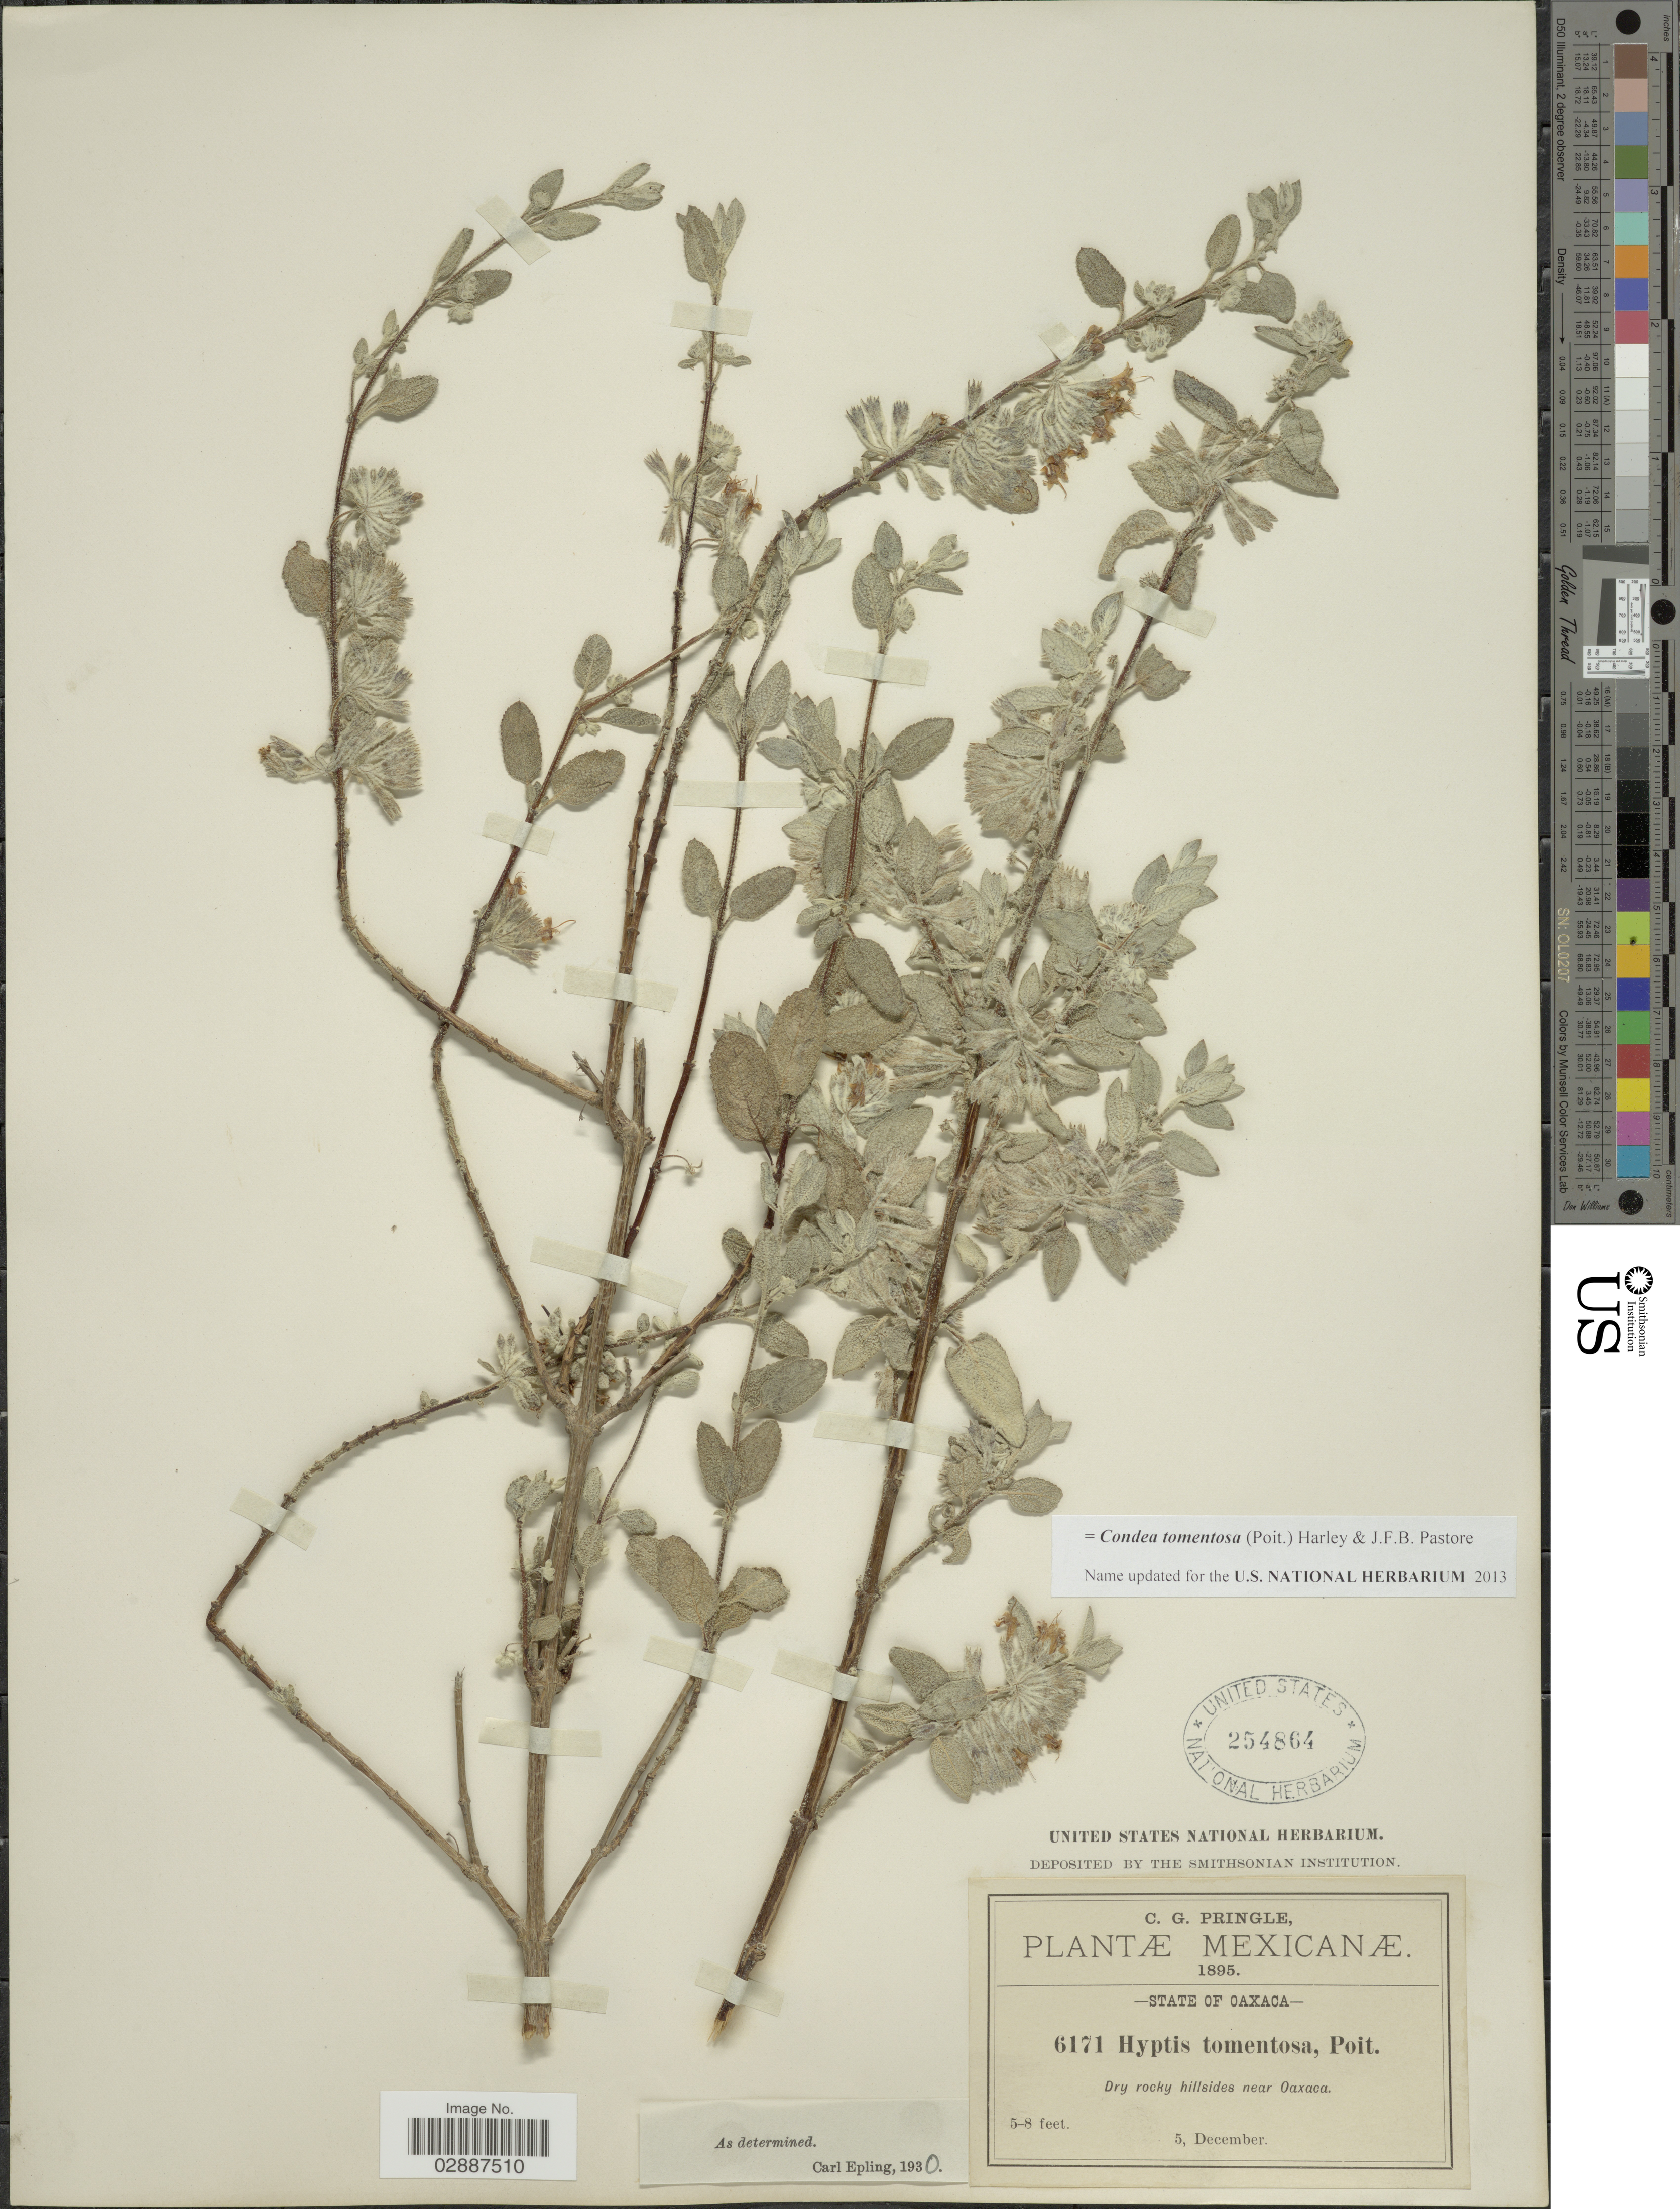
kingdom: Plantae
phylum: Tracheophyta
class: Magnoliopsida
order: Lamiales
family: Lamiaceae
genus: Condea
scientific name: Condea tomentosa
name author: (Poit.) Harley & J.F.B. Pastore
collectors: C. G. Pringle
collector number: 6171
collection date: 1895-12-05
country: Mexico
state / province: Oaxaca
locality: Dry rocky hillsides near Oaxaca.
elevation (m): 2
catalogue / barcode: US 254864